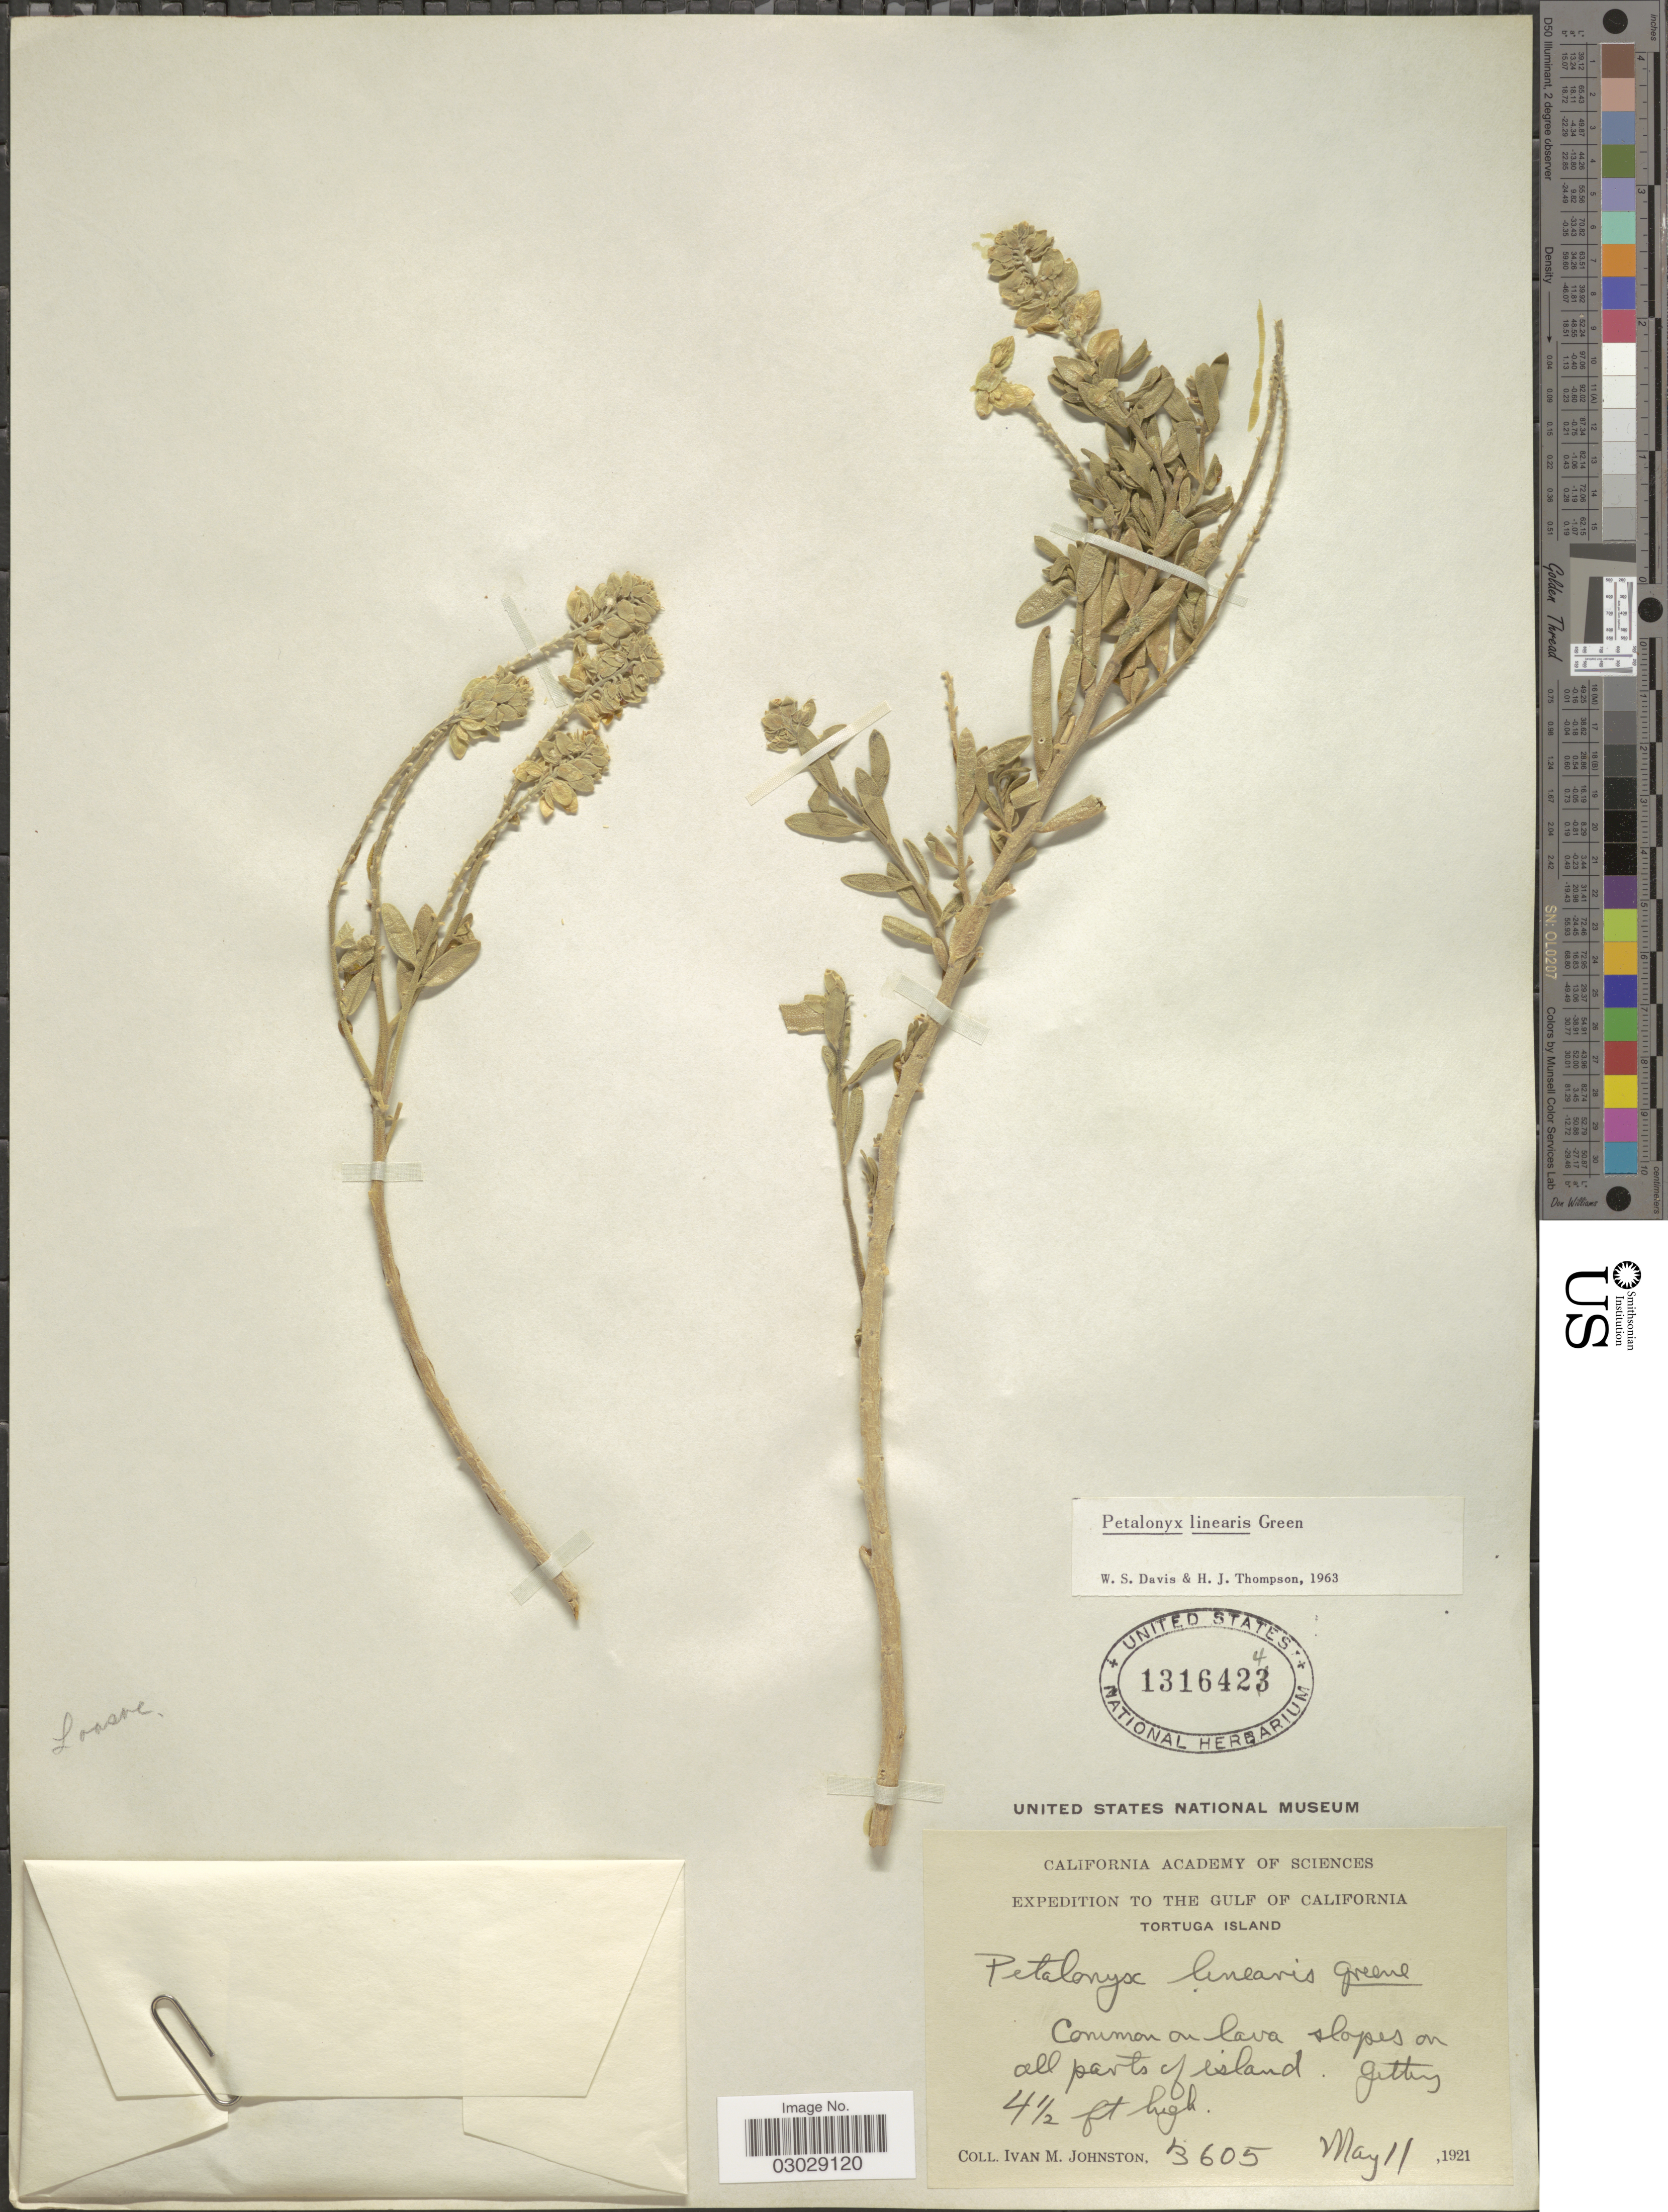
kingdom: Plantae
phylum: Tracheophyta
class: Magnoliopsida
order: Cornales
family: Loasaceae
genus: Petalonyx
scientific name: Petalonyx linearis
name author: Green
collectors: I.M. Johnston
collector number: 3605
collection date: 1921-05-11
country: Haiti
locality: The Golf of California, Tortuga Island. Slopes on all parts of island.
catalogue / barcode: US 1316424